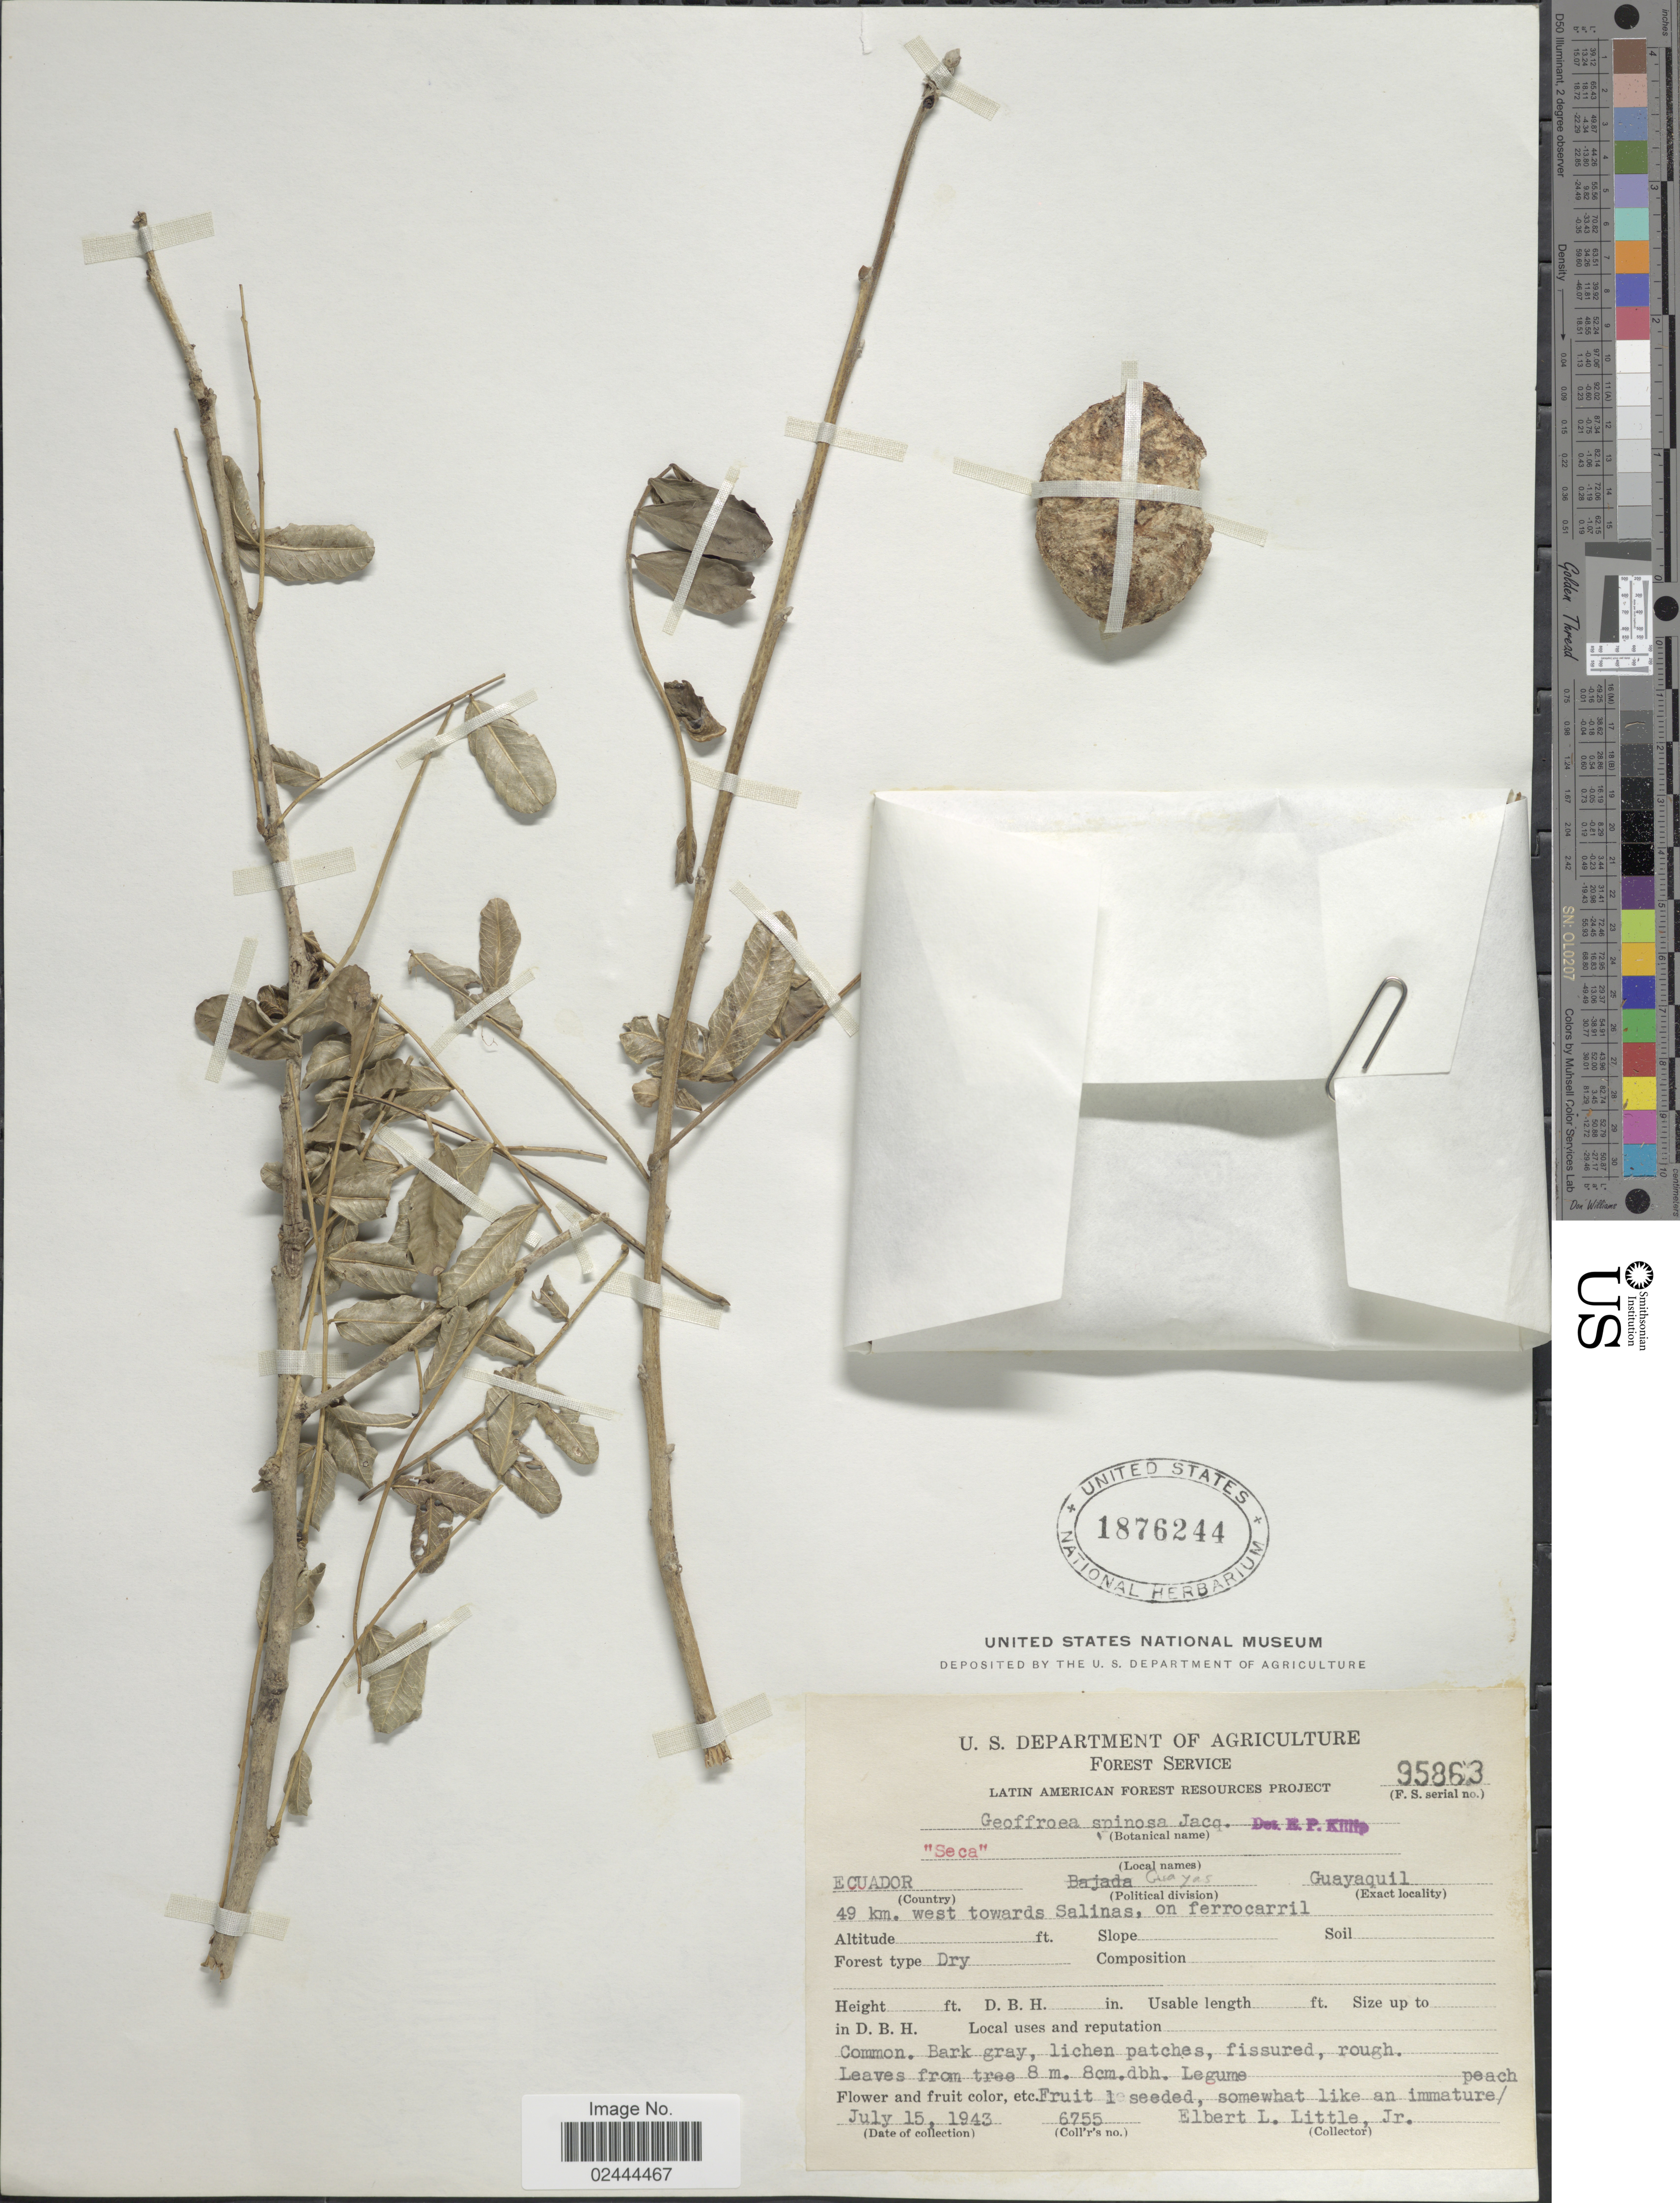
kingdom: Plantae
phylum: Tracheophyta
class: Magnoliopsida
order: Fabales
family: Fabaceae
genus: Geoffroea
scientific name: Geoffroea spinosa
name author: Jacq.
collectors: E. L. Little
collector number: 6755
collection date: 1943-07-15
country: Ecuador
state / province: Guayas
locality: Guayaquil, 49 km west towards Salinas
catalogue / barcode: US 1876244